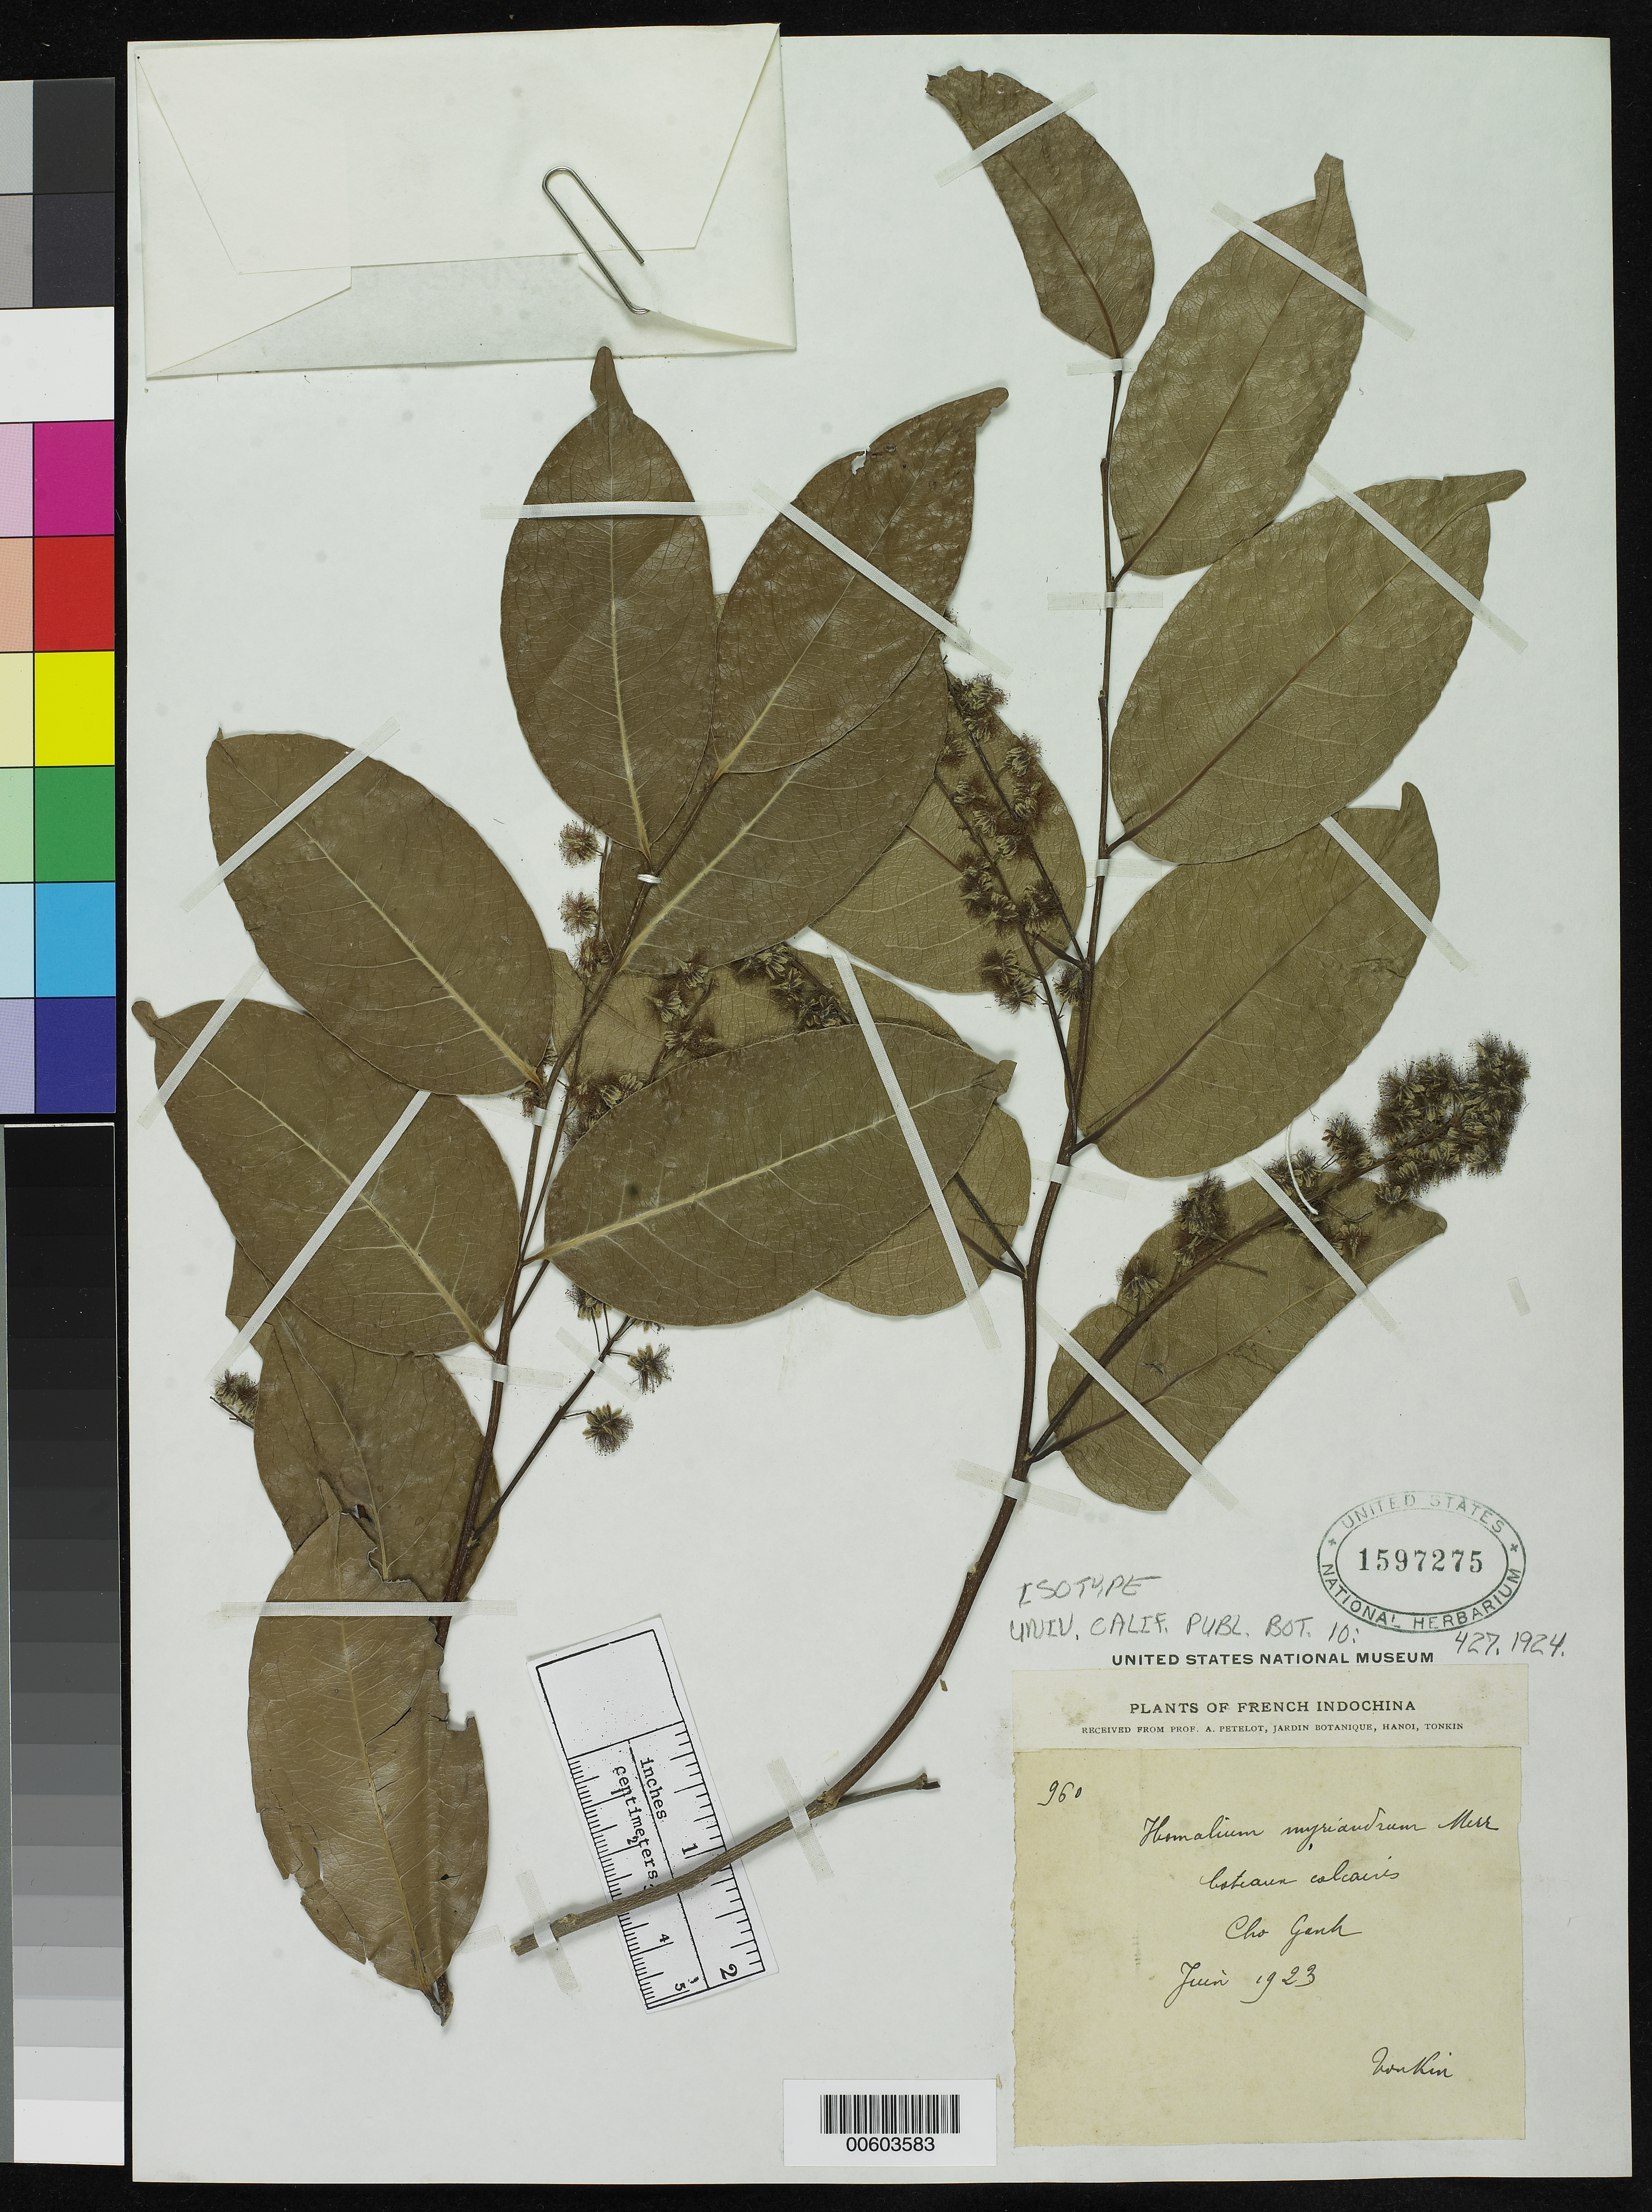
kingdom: Plantae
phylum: Tracheophyta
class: Magnoliopsida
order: Malpighiales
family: Salicaceae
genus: Homalium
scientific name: Homalium myriandrum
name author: Merr.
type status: Isotype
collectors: A. Petelot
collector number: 960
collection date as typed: Jun 1923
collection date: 1923-06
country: Vietnam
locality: Cho Ganh.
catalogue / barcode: US 1597275